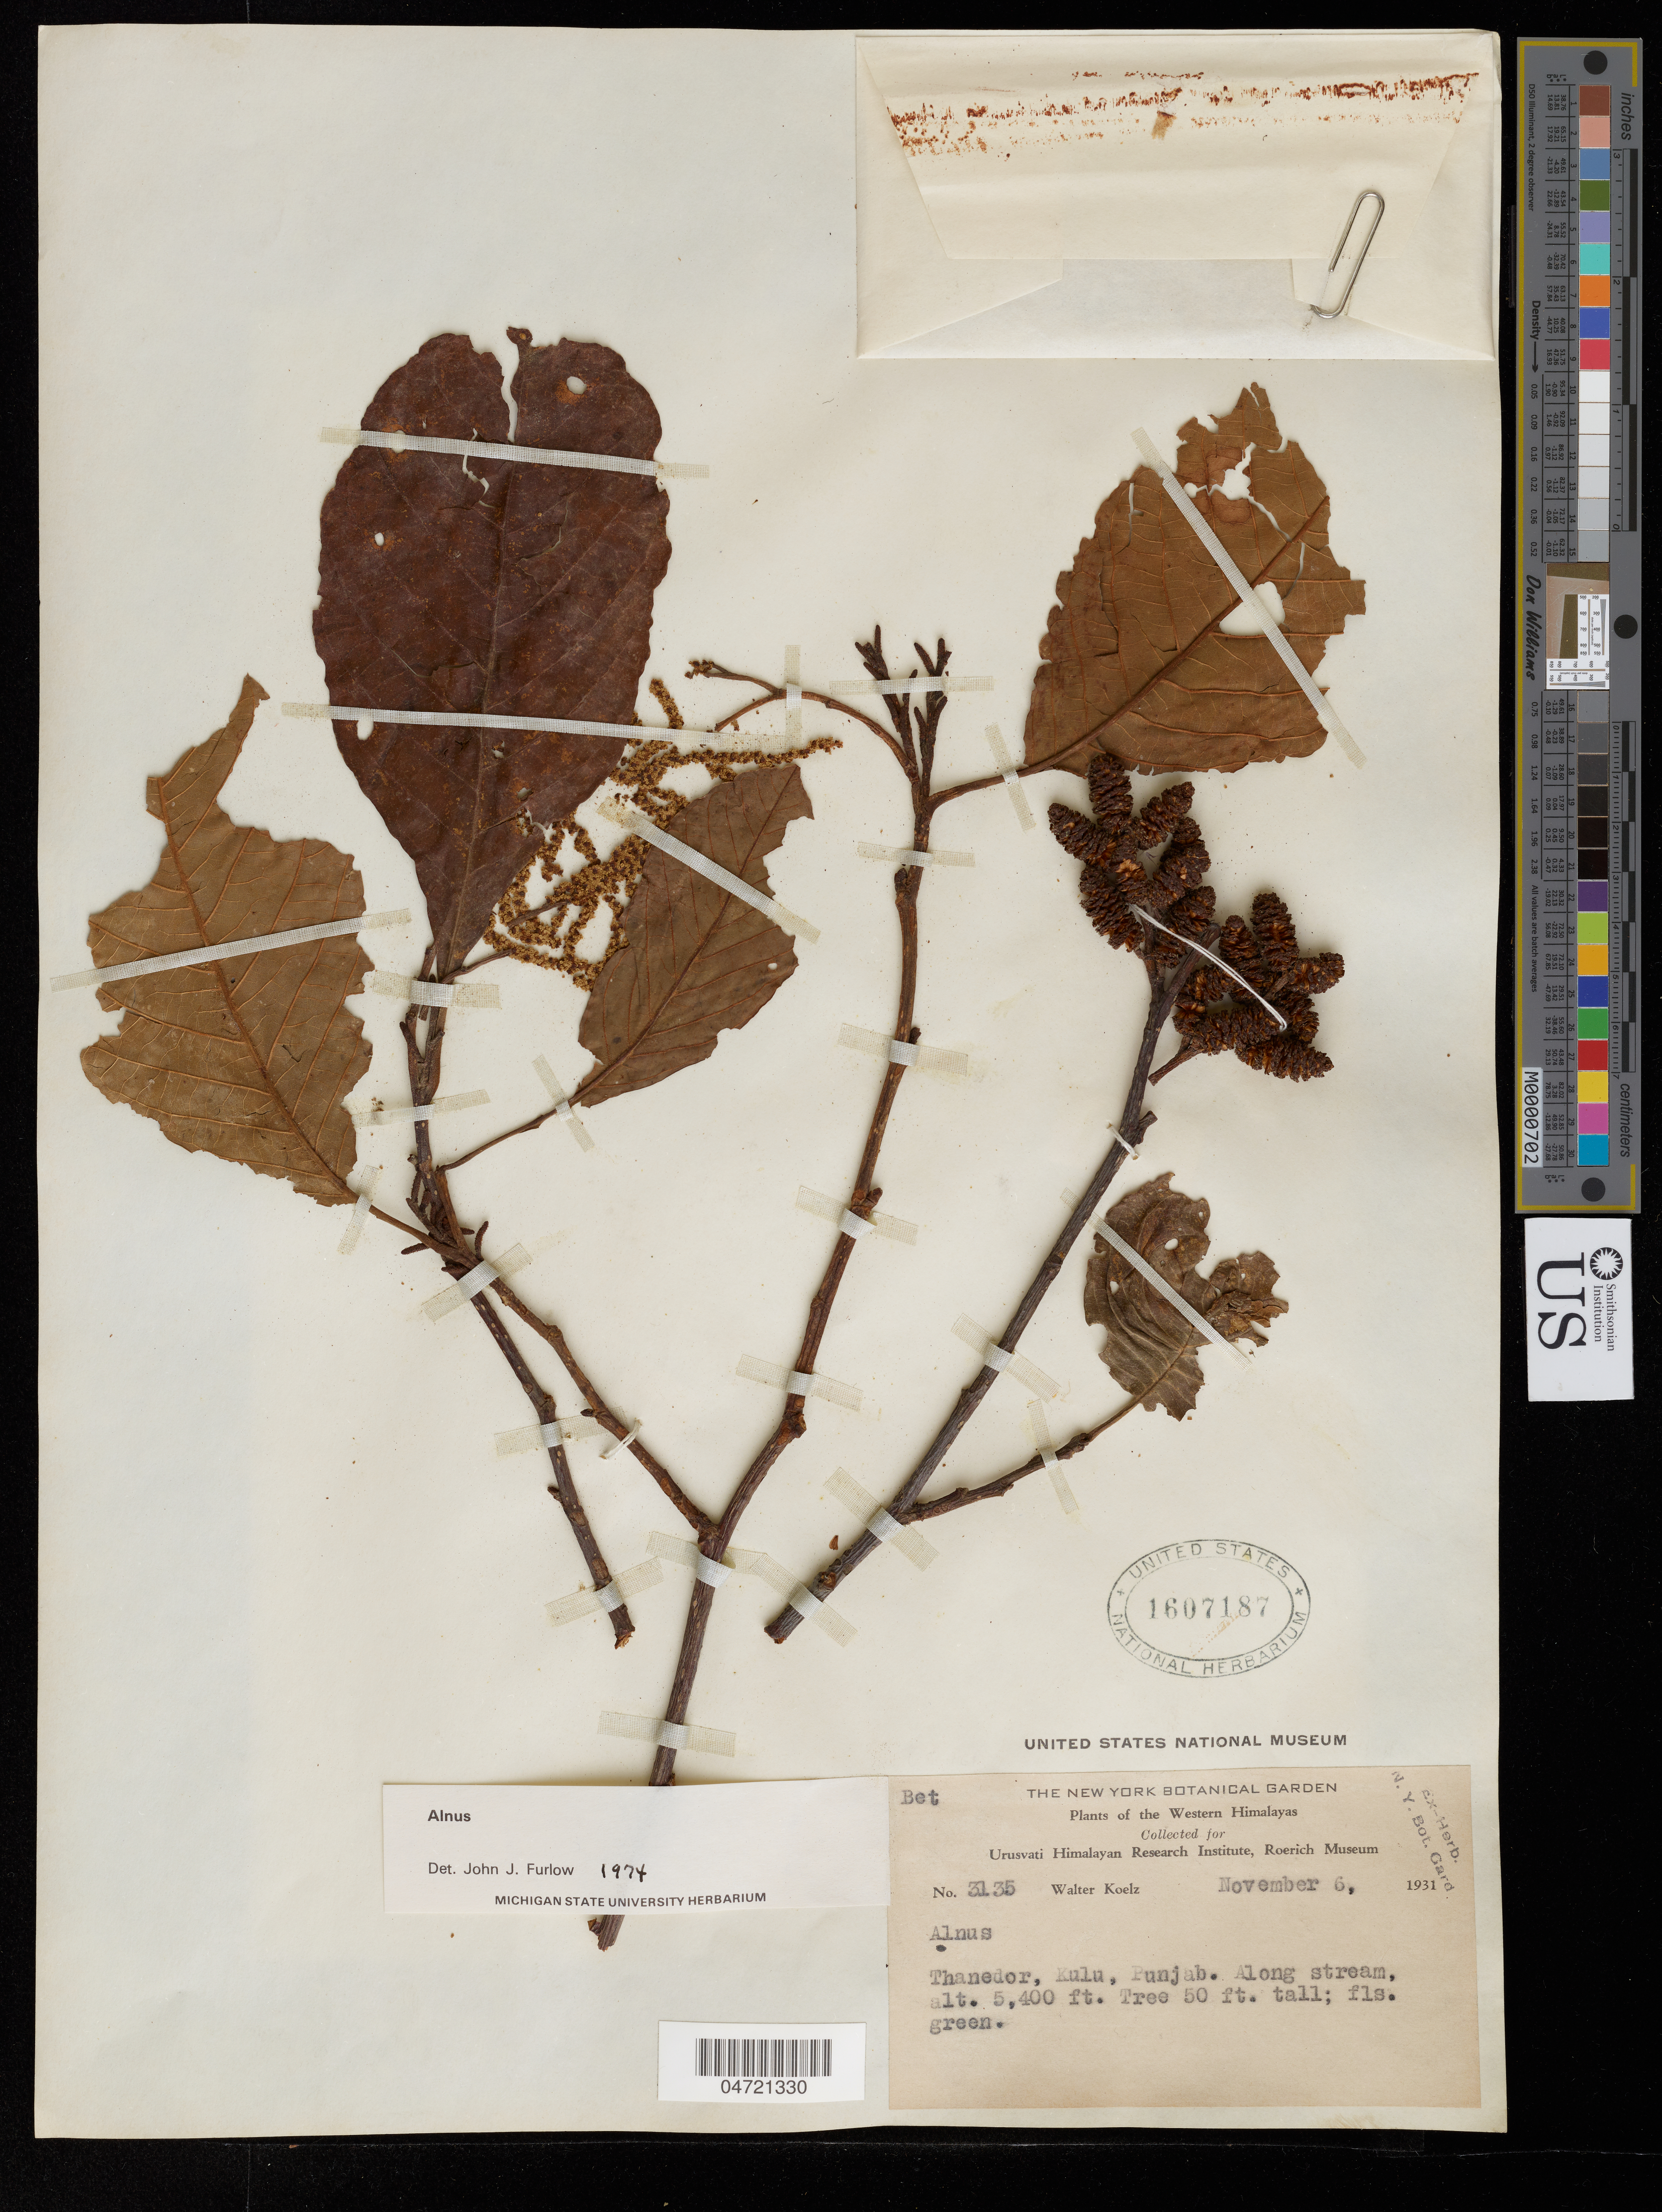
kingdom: Plantae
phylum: Tracheophyta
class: Magnoliopsida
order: Fagales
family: Betulaceae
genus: Alnus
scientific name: Alnus sp.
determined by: Furlow, J. J.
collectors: W. N. Koelz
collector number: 3135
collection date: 1931-11-06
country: India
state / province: Punjab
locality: Western Himalayas. Thanedor, Lulu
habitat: Along stream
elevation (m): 1646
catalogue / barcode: US 1607187